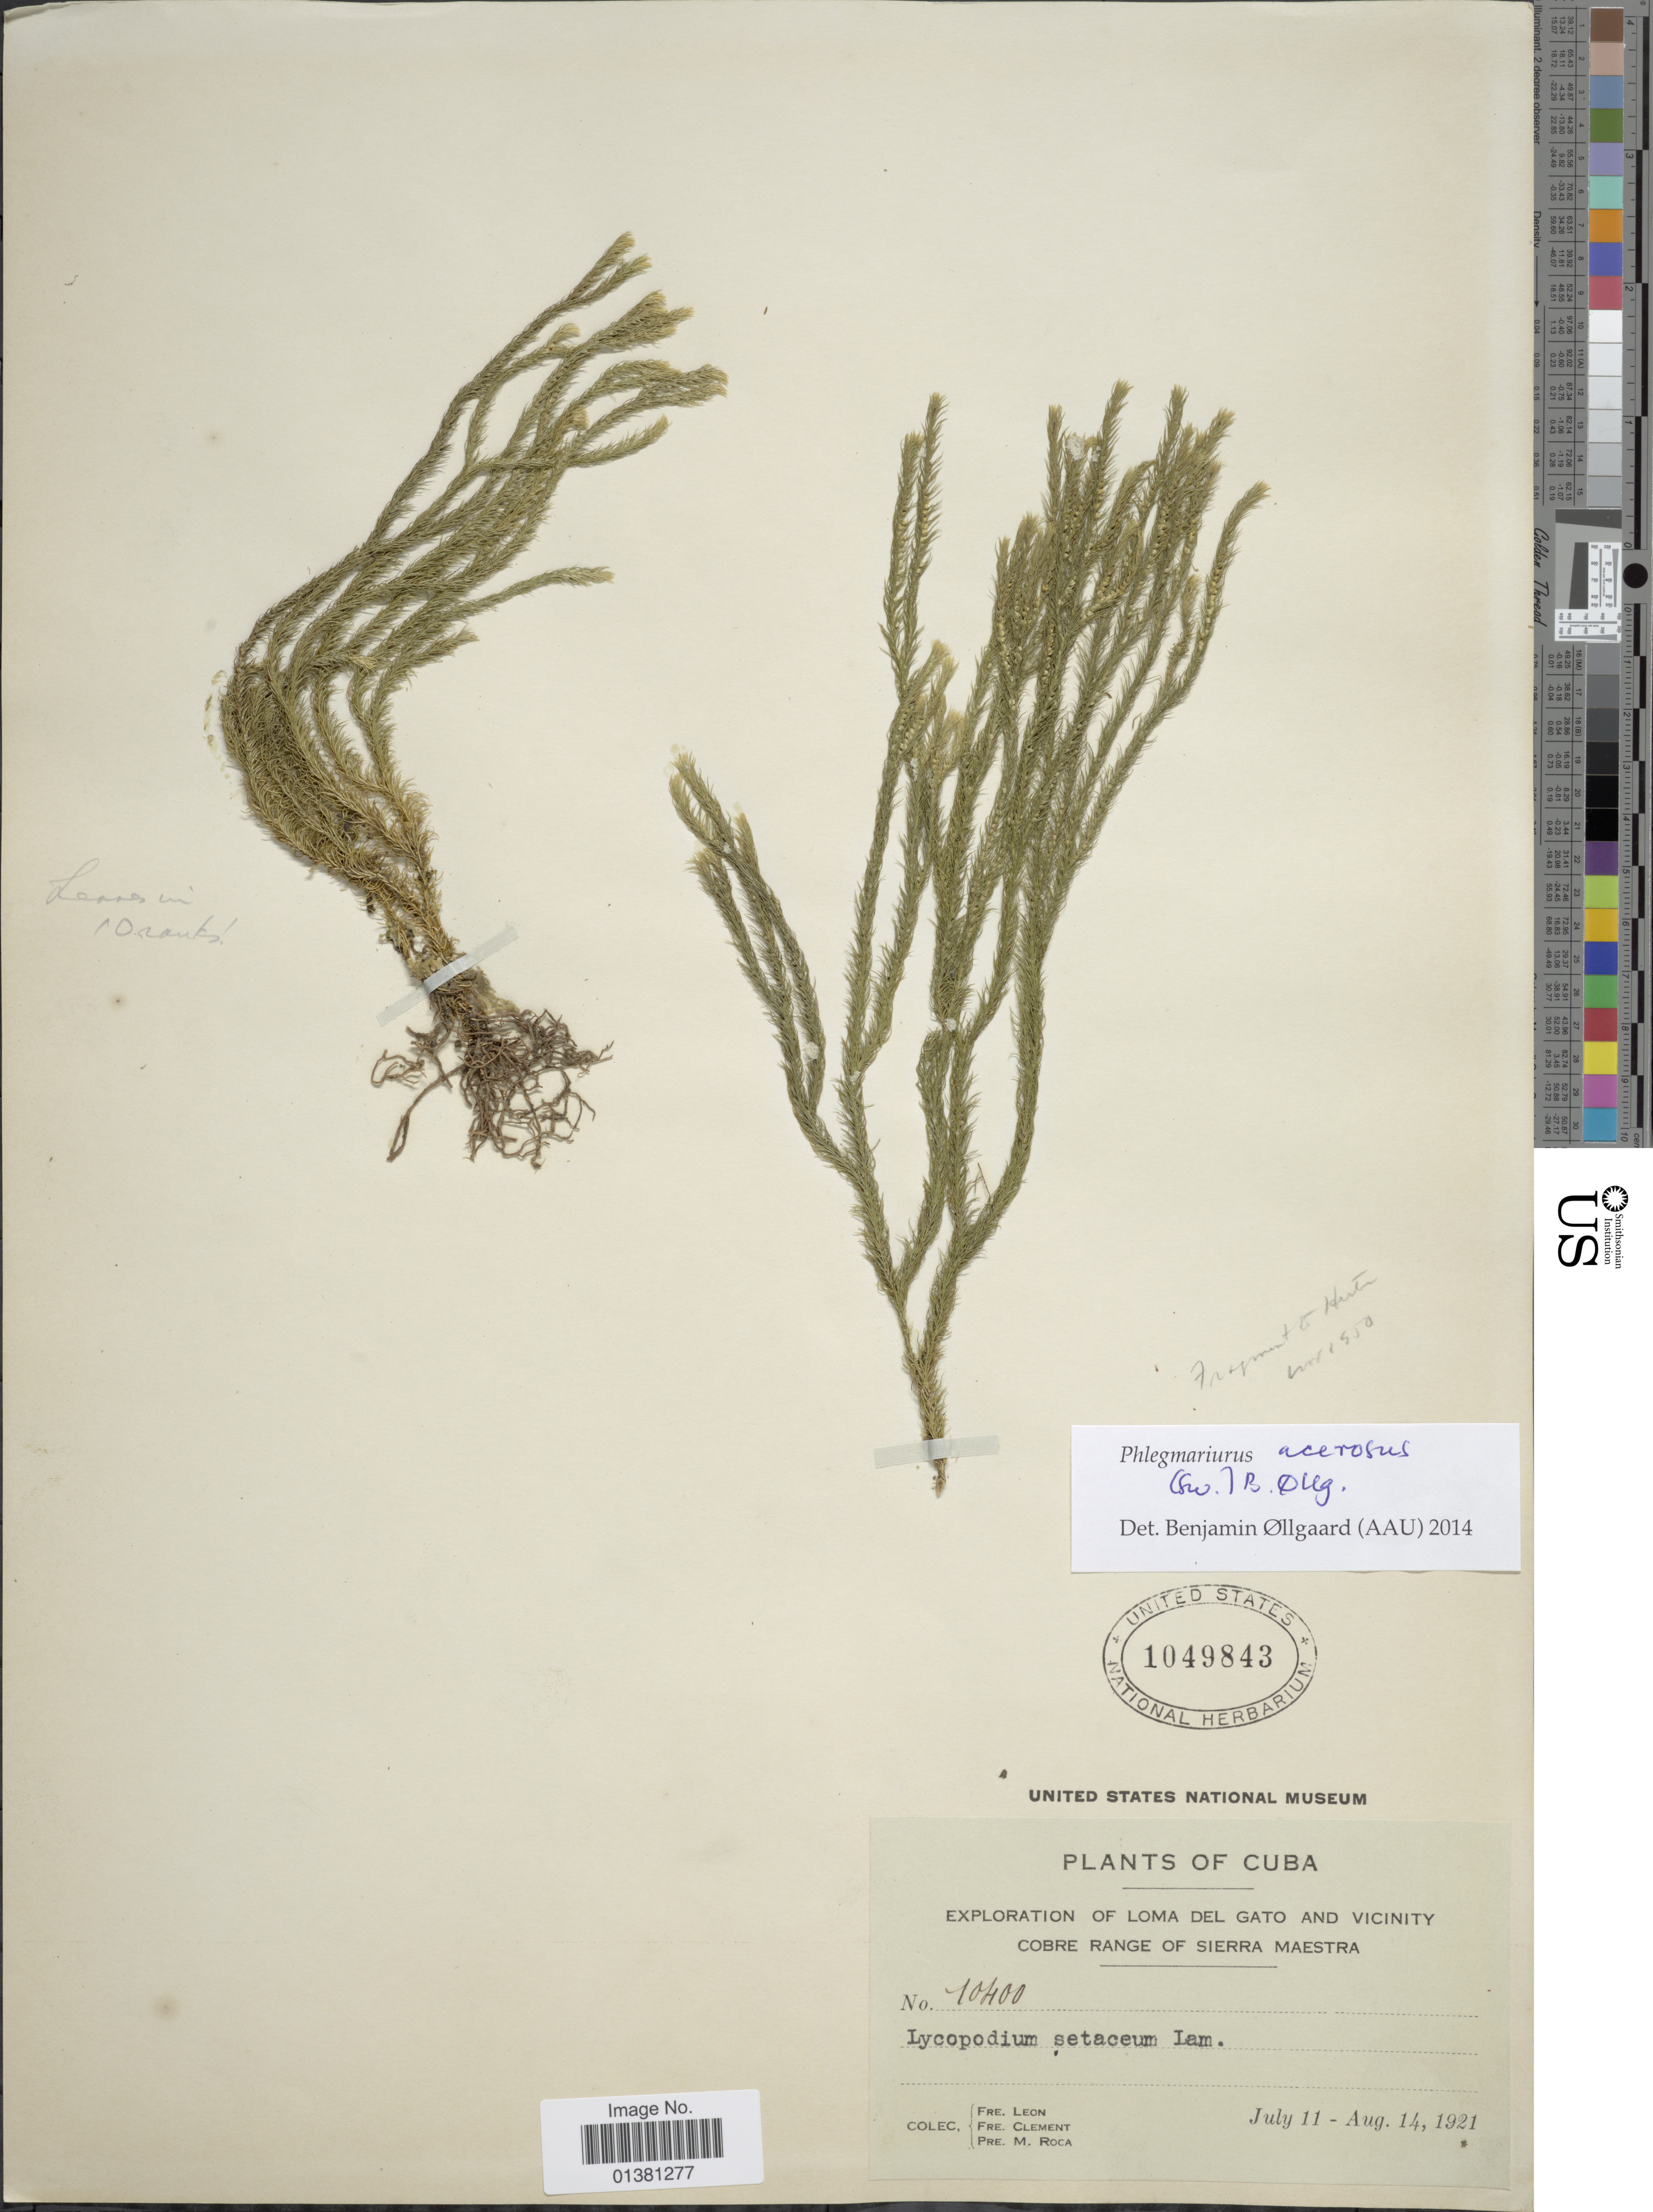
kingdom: Plantae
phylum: Tracheophyta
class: Lycopodiopsida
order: Lycopodiales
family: Lycopodiaceae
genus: Phlegmariurus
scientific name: Phlegmariurus acerosus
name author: (Sw.) B. Øllg.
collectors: F. Leon, B. Clement & P. Roca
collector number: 10400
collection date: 1921-07-11/1921-08-14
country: Cuba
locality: Loma del Gato and vicinity Cobre Range of Sierra Maestra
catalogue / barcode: US 1049843